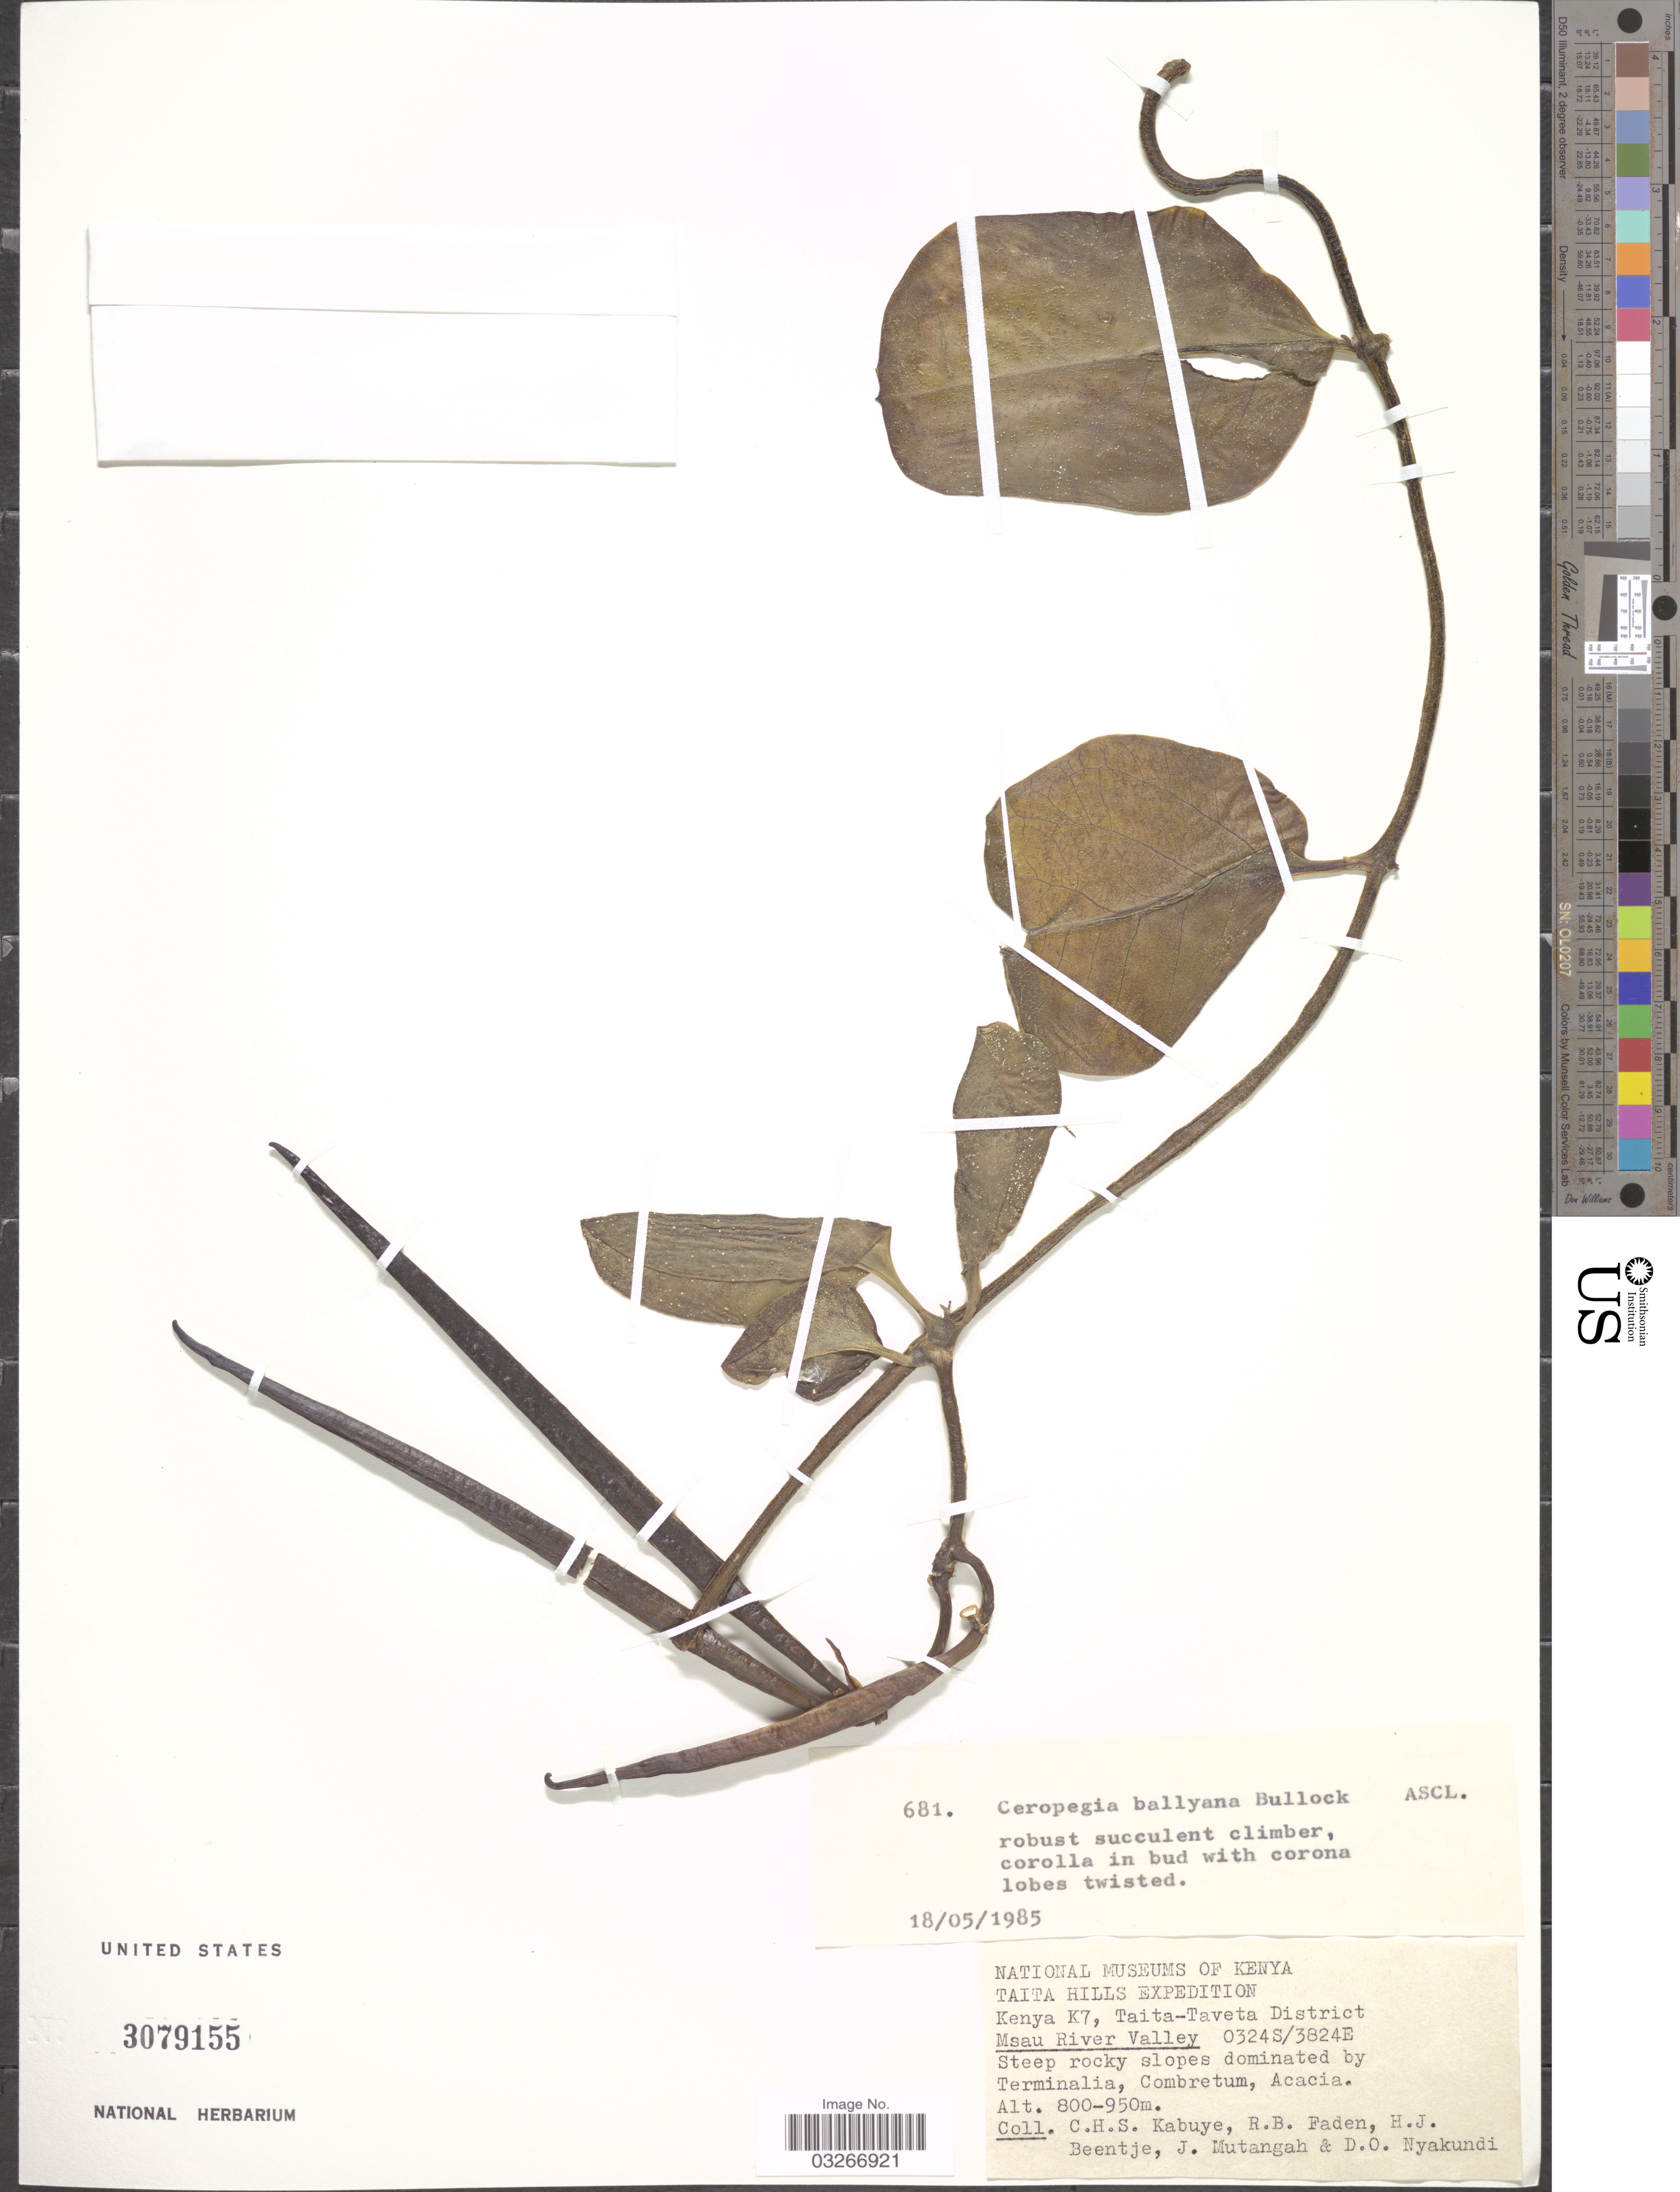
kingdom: Plantae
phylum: Tracheophyta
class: Magnoliopsida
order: Gentianales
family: Apocynaceae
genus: Ceropegia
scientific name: Ceropegia ballyana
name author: Bullock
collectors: C. Kabuye, R. B. Faden, H. J. Beentje, J. Mutangah & D. Nyakundi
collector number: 681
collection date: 1985-05-18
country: Kenya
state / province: Taita Taveta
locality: Taita Hills. Kenya K7, Taita-Taveta District. Msau River Valley.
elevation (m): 800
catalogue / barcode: US 3079155